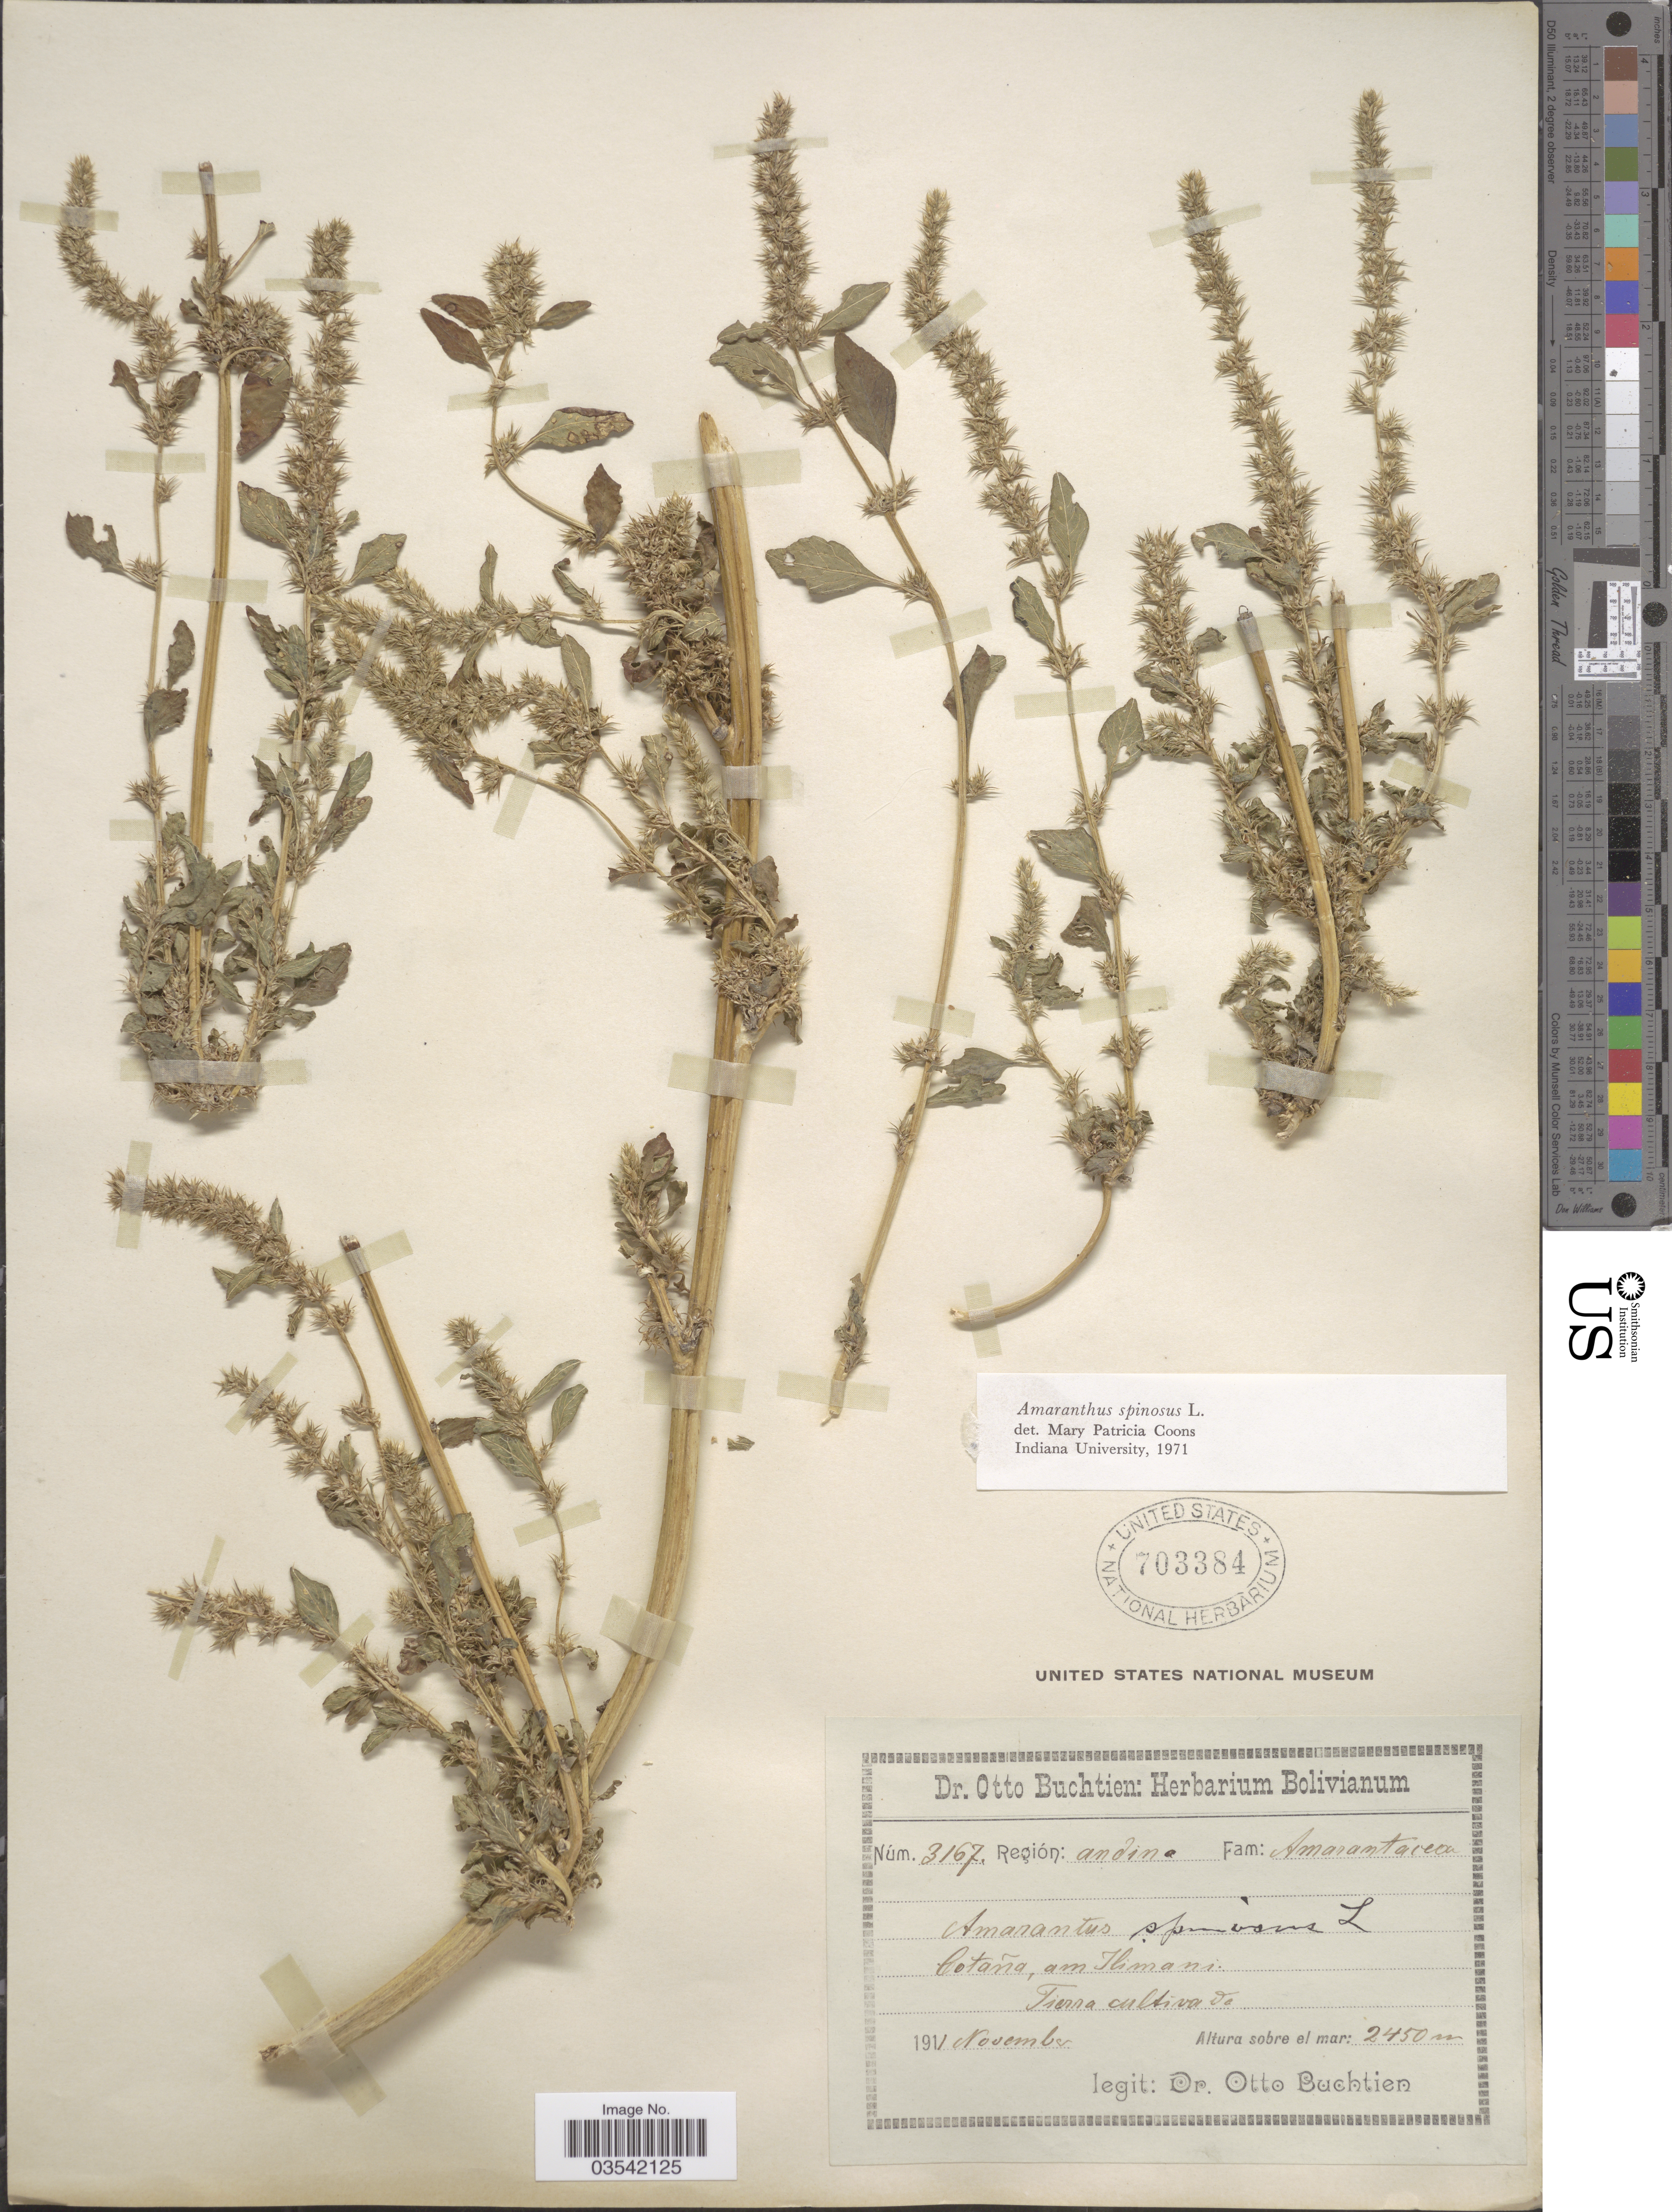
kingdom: Plantae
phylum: Tracheophyta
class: Magnoliopsida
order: Caryophyllales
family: Amaranthaceae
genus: Amaranthus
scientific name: Amaranthus spinosus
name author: L.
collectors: O. Buchtien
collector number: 3167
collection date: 1911-11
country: Bolivia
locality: Región: andina. Cotaña, am Ilimani.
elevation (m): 2450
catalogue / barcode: US 703384